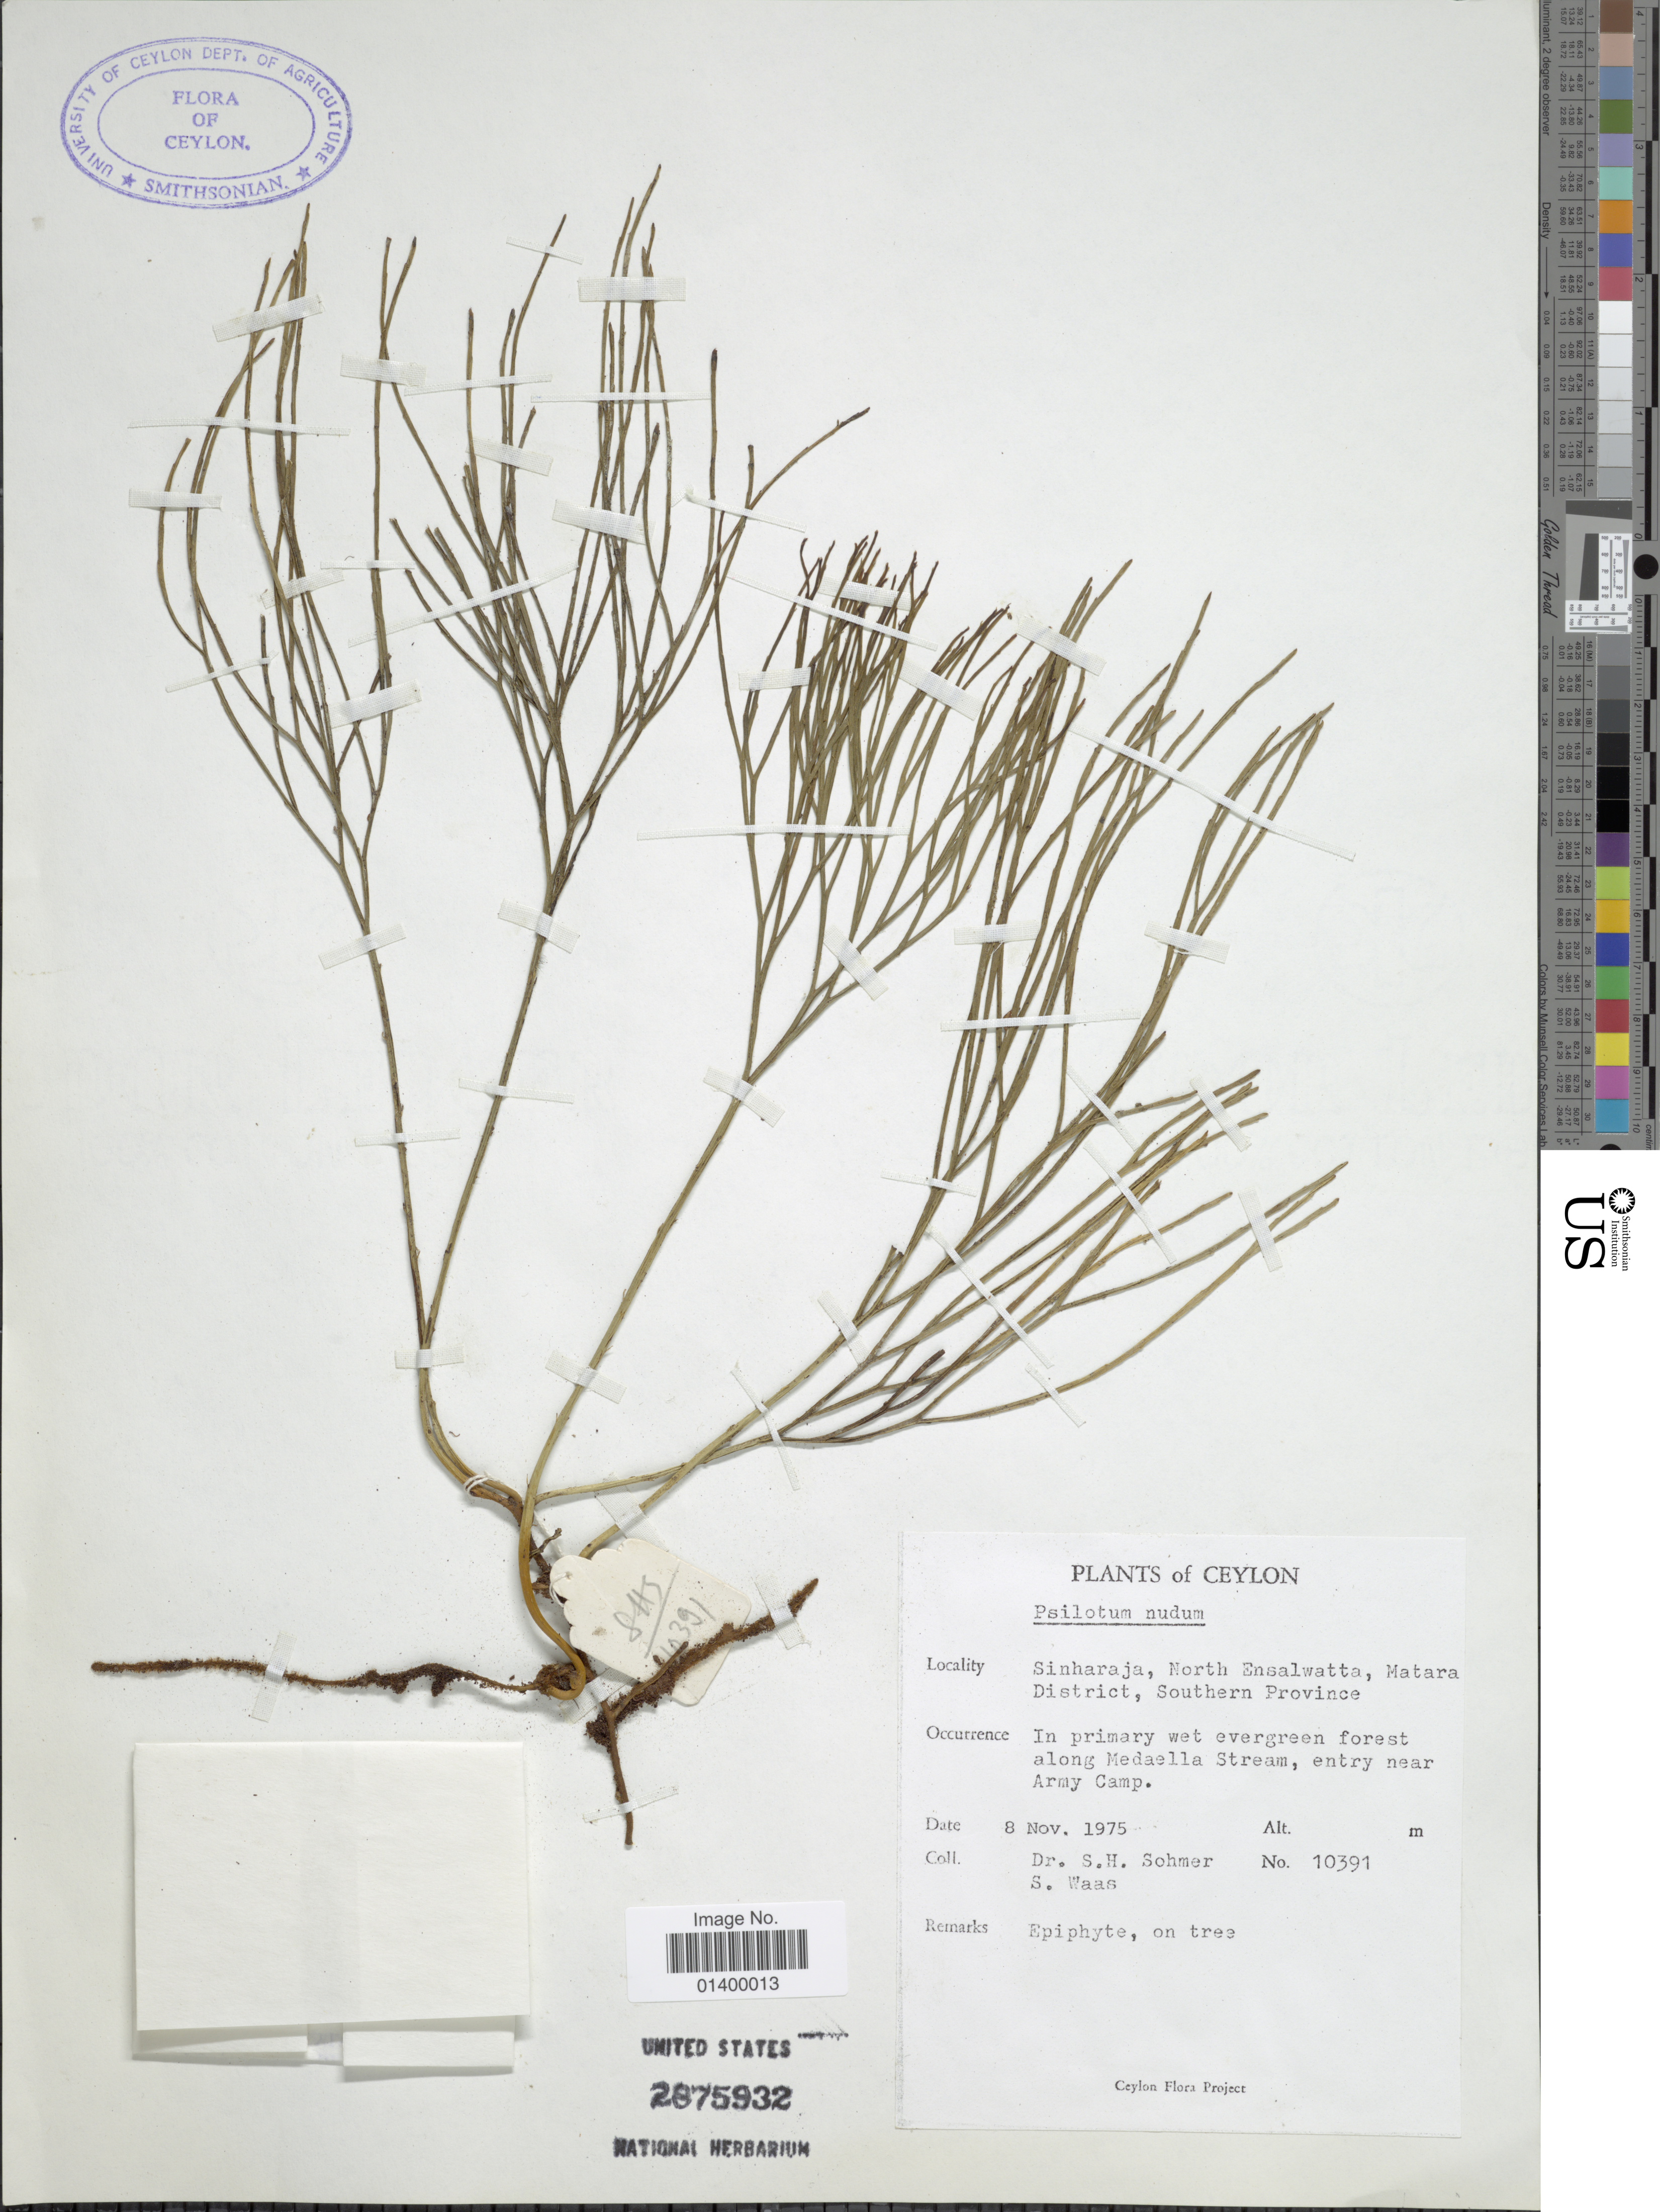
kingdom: Plantae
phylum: Tracheophyta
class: Polypodiopsida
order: Psilotales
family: Psilotaceae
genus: Psilotum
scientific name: Psilotum nudum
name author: (L.) P. Beauv.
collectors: S. H. Sohmer & S. Waas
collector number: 10391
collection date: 1975-11-08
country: Sri Lanka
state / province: Southern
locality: Ceylon. Sinharaja, North Ensalwatta, Matara District, Southern Province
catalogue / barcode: US 2875932